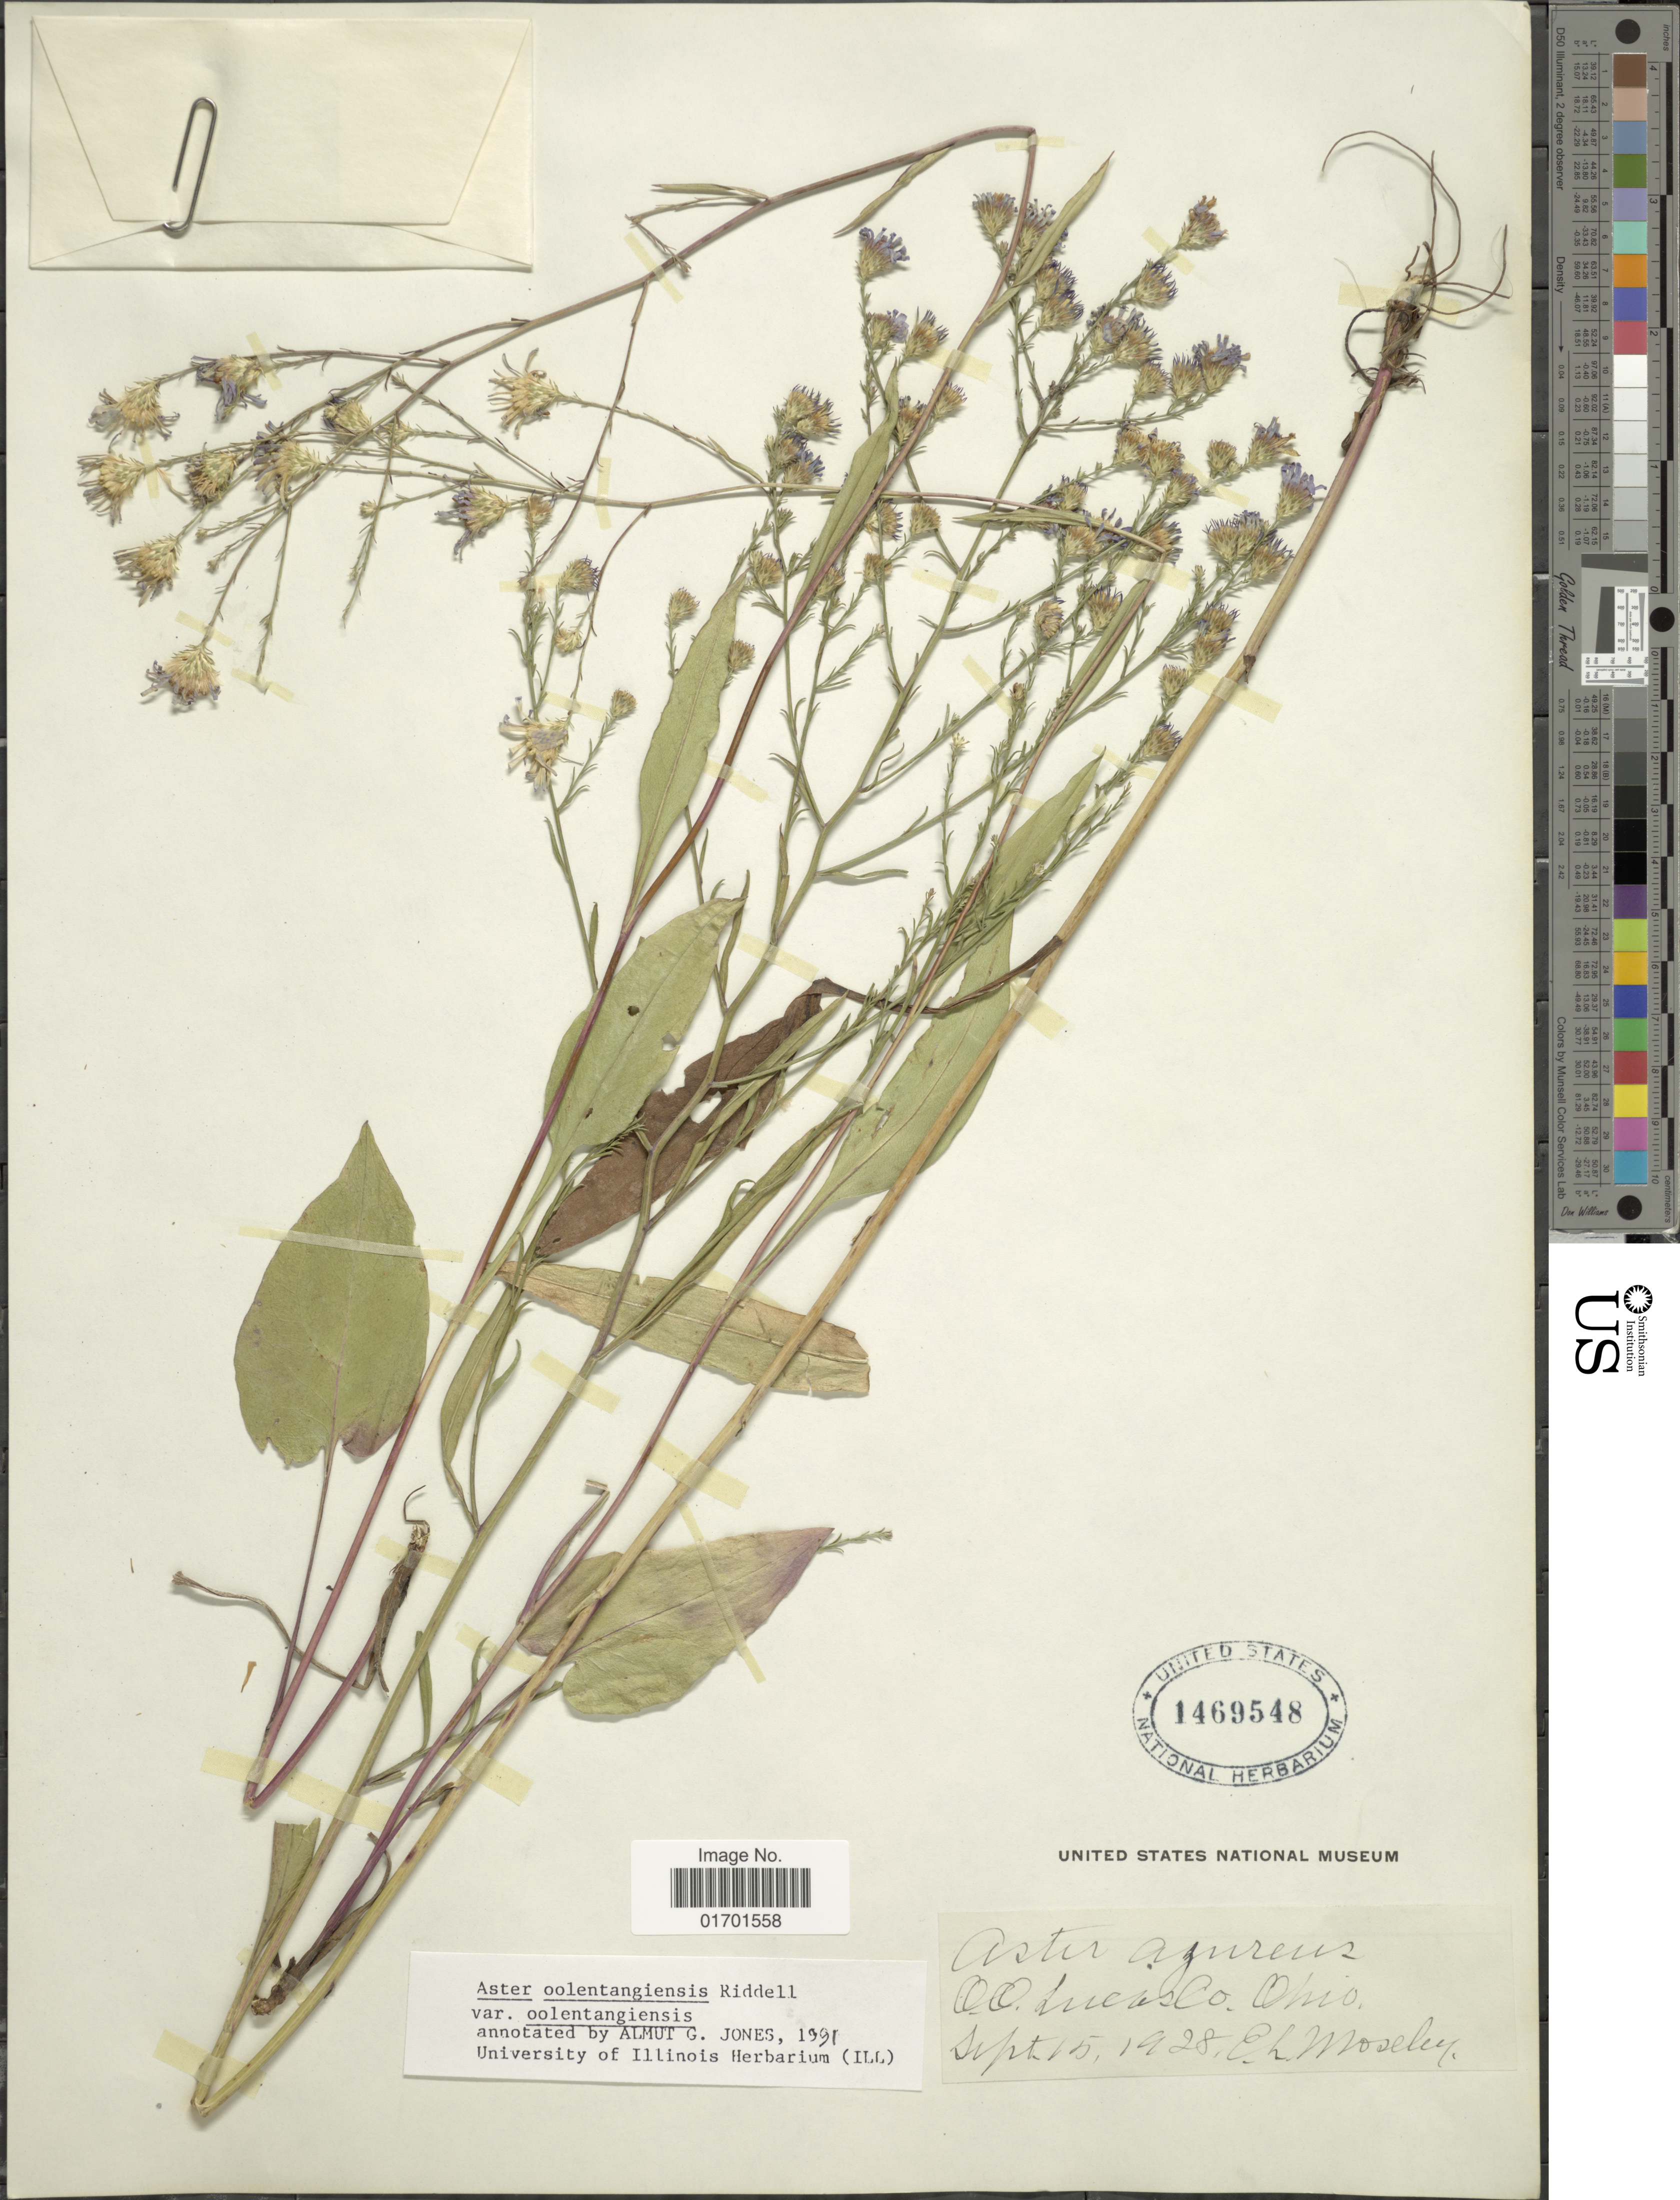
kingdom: Plantae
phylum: Tracheophyta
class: Magnoliopsida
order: Asterales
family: Asteraceae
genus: Symphyotrichum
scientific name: Symphyotrichum oolentangiense var. oolentangiense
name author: G.L. Nesom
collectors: E. Moseley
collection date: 1928-09-15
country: United States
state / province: Ohio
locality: O.o Lucas Co.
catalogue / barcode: US 1469548